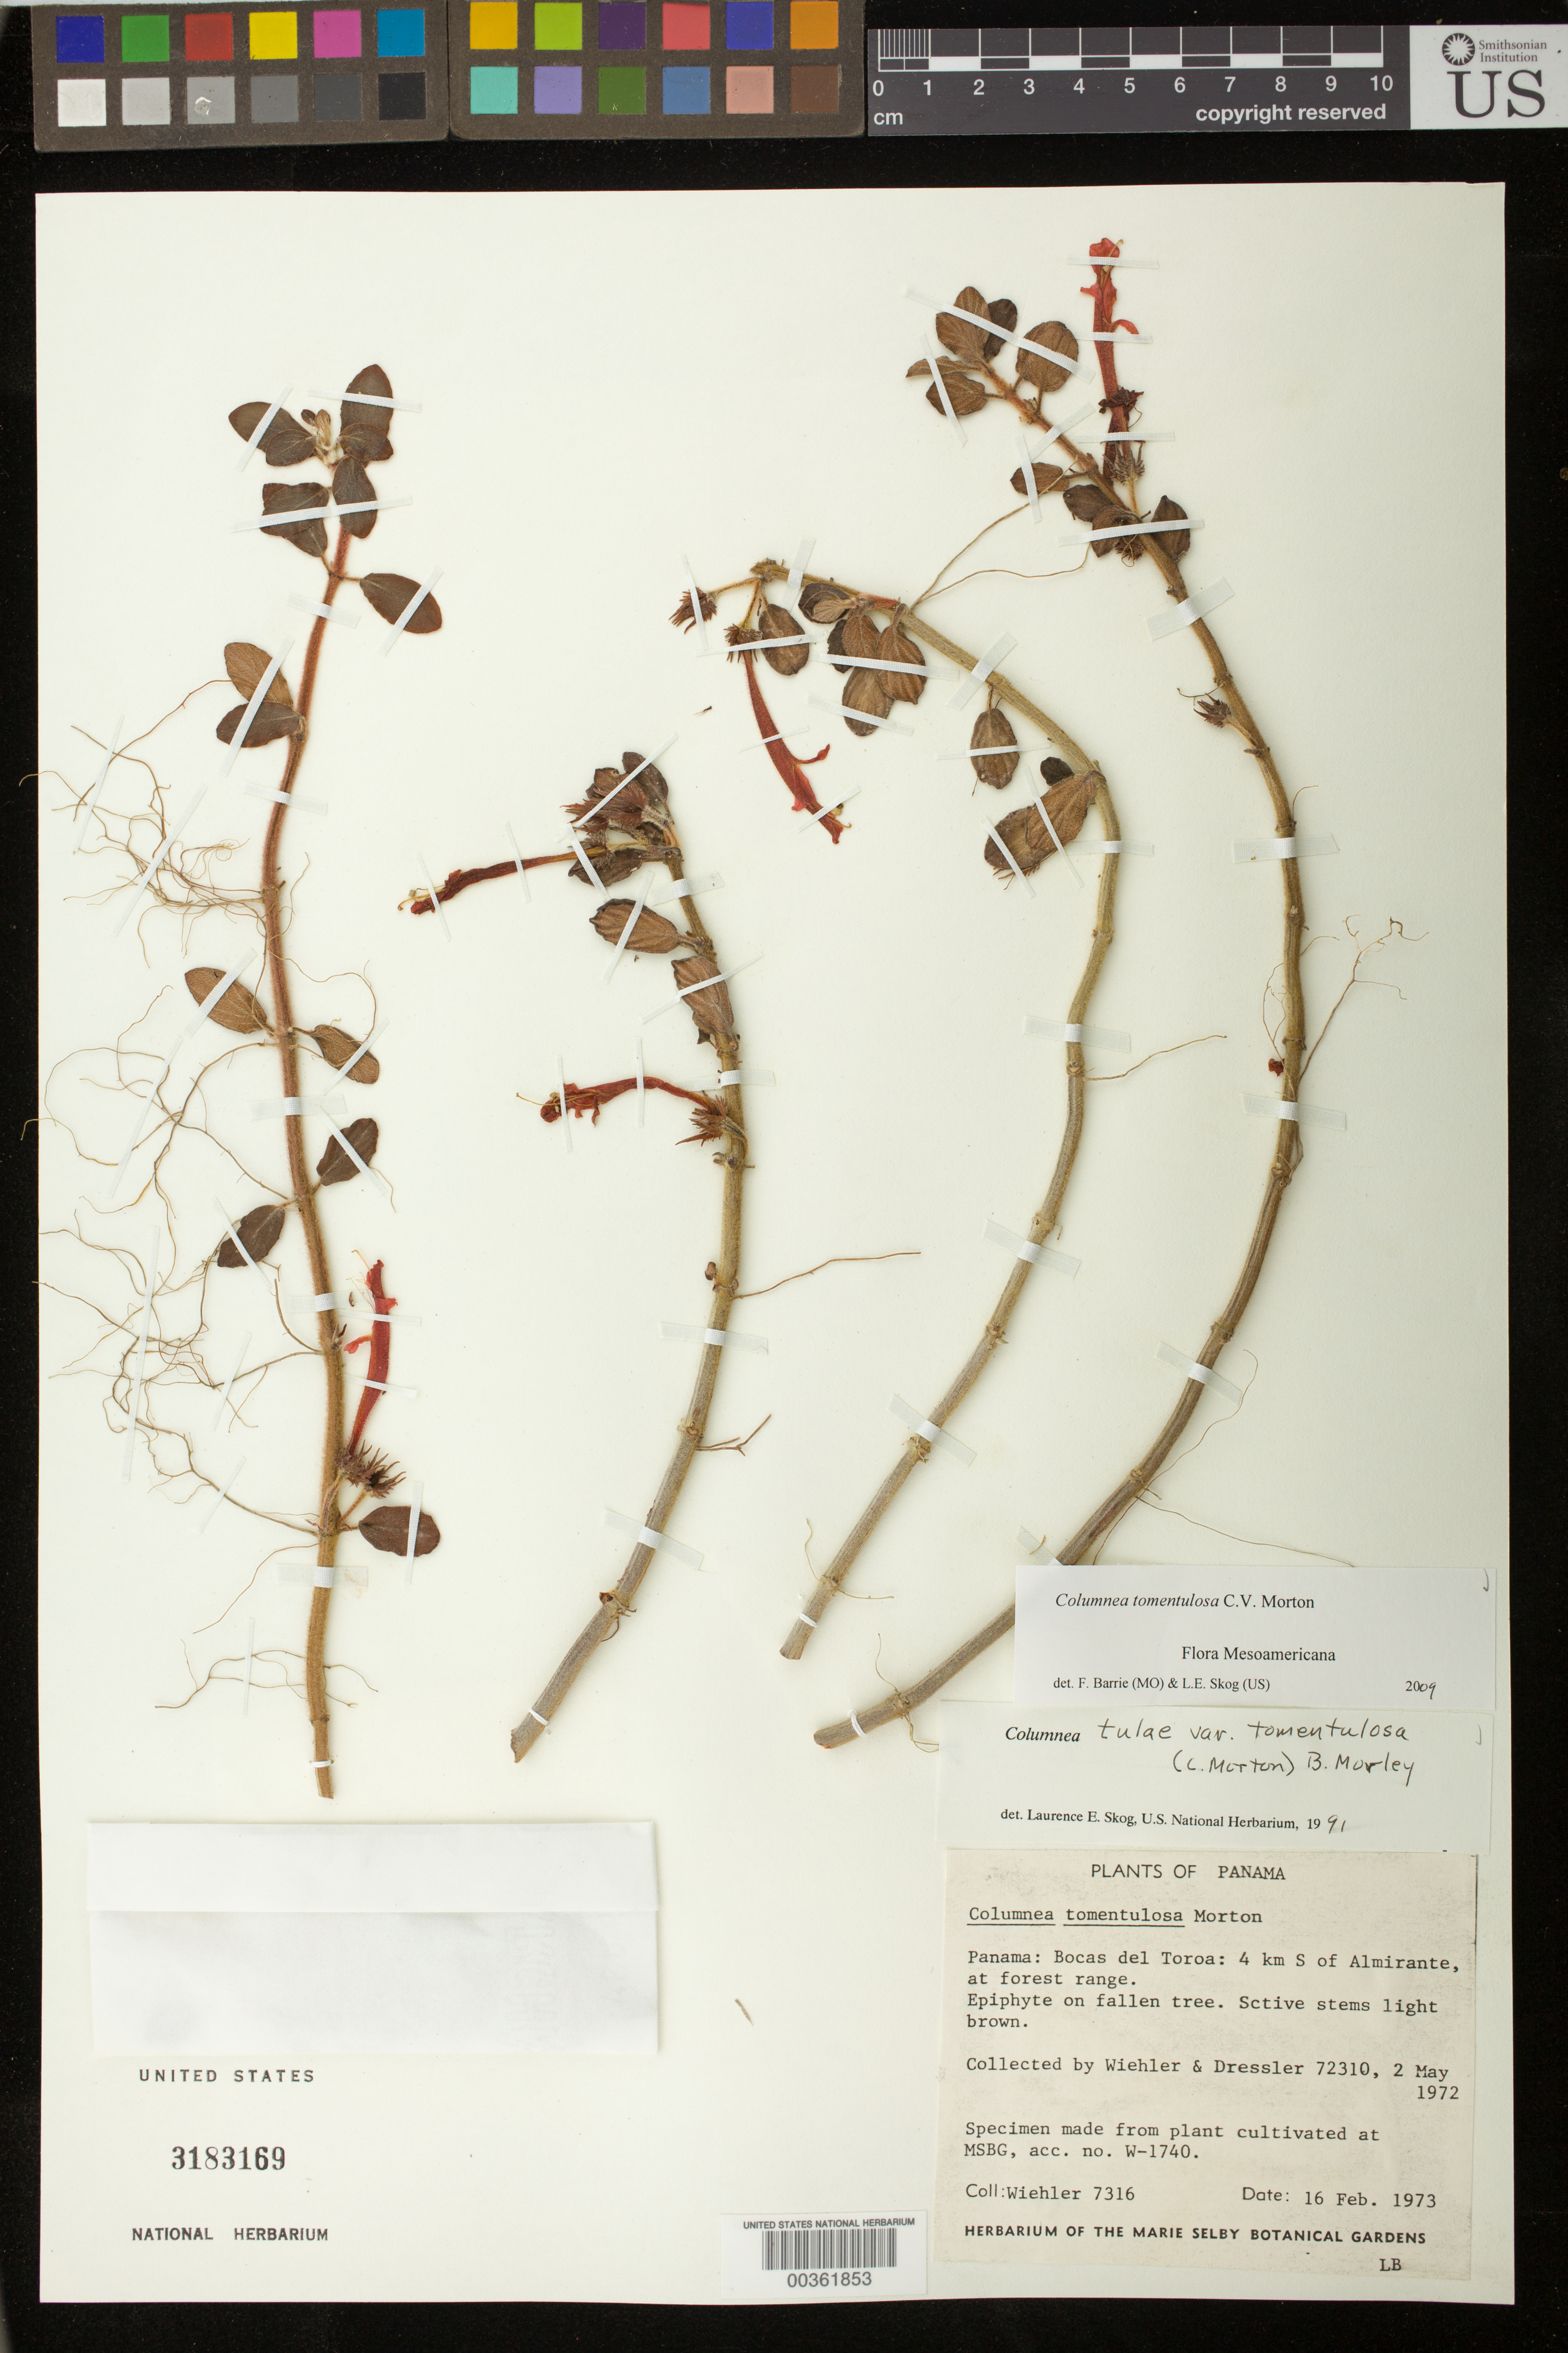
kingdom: Plantae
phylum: Tracheophyta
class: Magnoliopsida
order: Lamiales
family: Gesneriaceae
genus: Columnea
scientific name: Columnea tomentulosa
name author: C.V. Morton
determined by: Barrie, F. R.; Skog, Laurence E.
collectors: H. J. Wiehler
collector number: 7316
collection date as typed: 16 Feb 1973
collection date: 1973-02-16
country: Panama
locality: Cult. Hort. Selby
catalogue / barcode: US 3183169